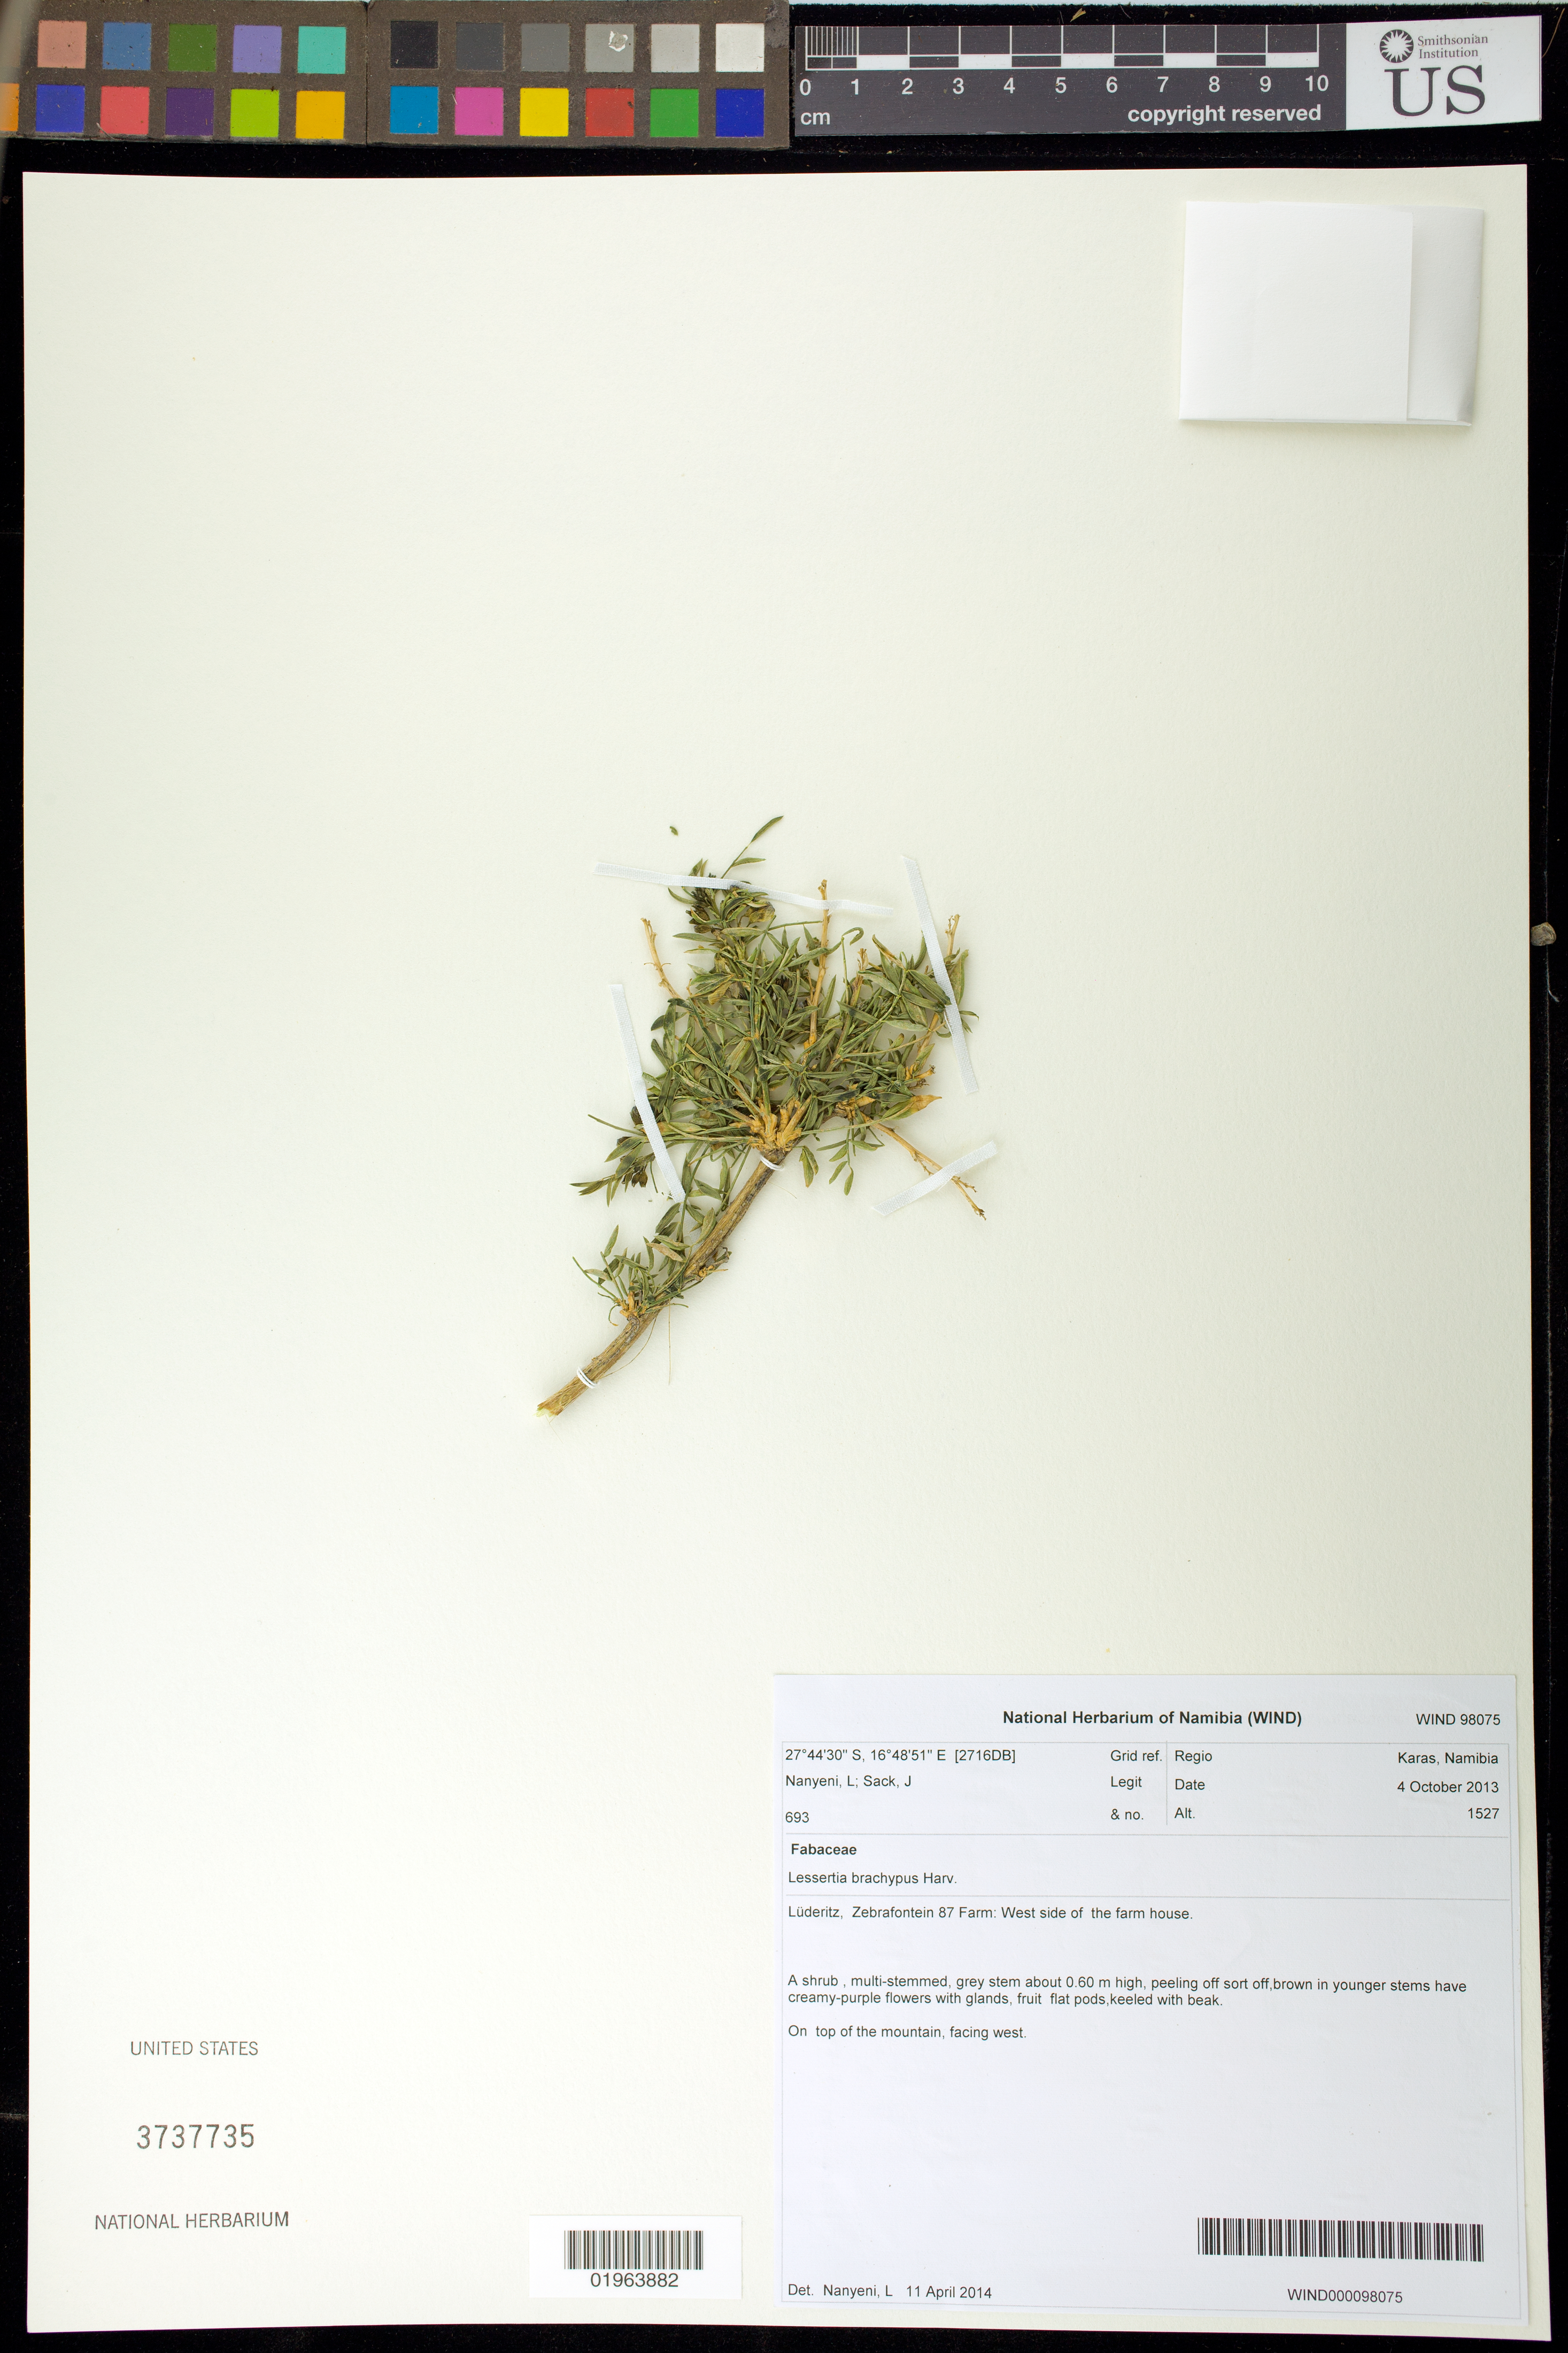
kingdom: Plantae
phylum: Tracheophyta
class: Magnoliopsida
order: Fabales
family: Fabaceae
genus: Lessertia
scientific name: Lessertia brachypus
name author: Harv.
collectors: L. Nanyeni & J. Sack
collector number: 693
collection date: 2013-10-04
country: Namibia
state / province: Karas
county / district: Luderitz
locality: Zebrafontein 87 Farm, west side of the farm house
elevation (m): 1527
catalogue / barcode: US 3737735